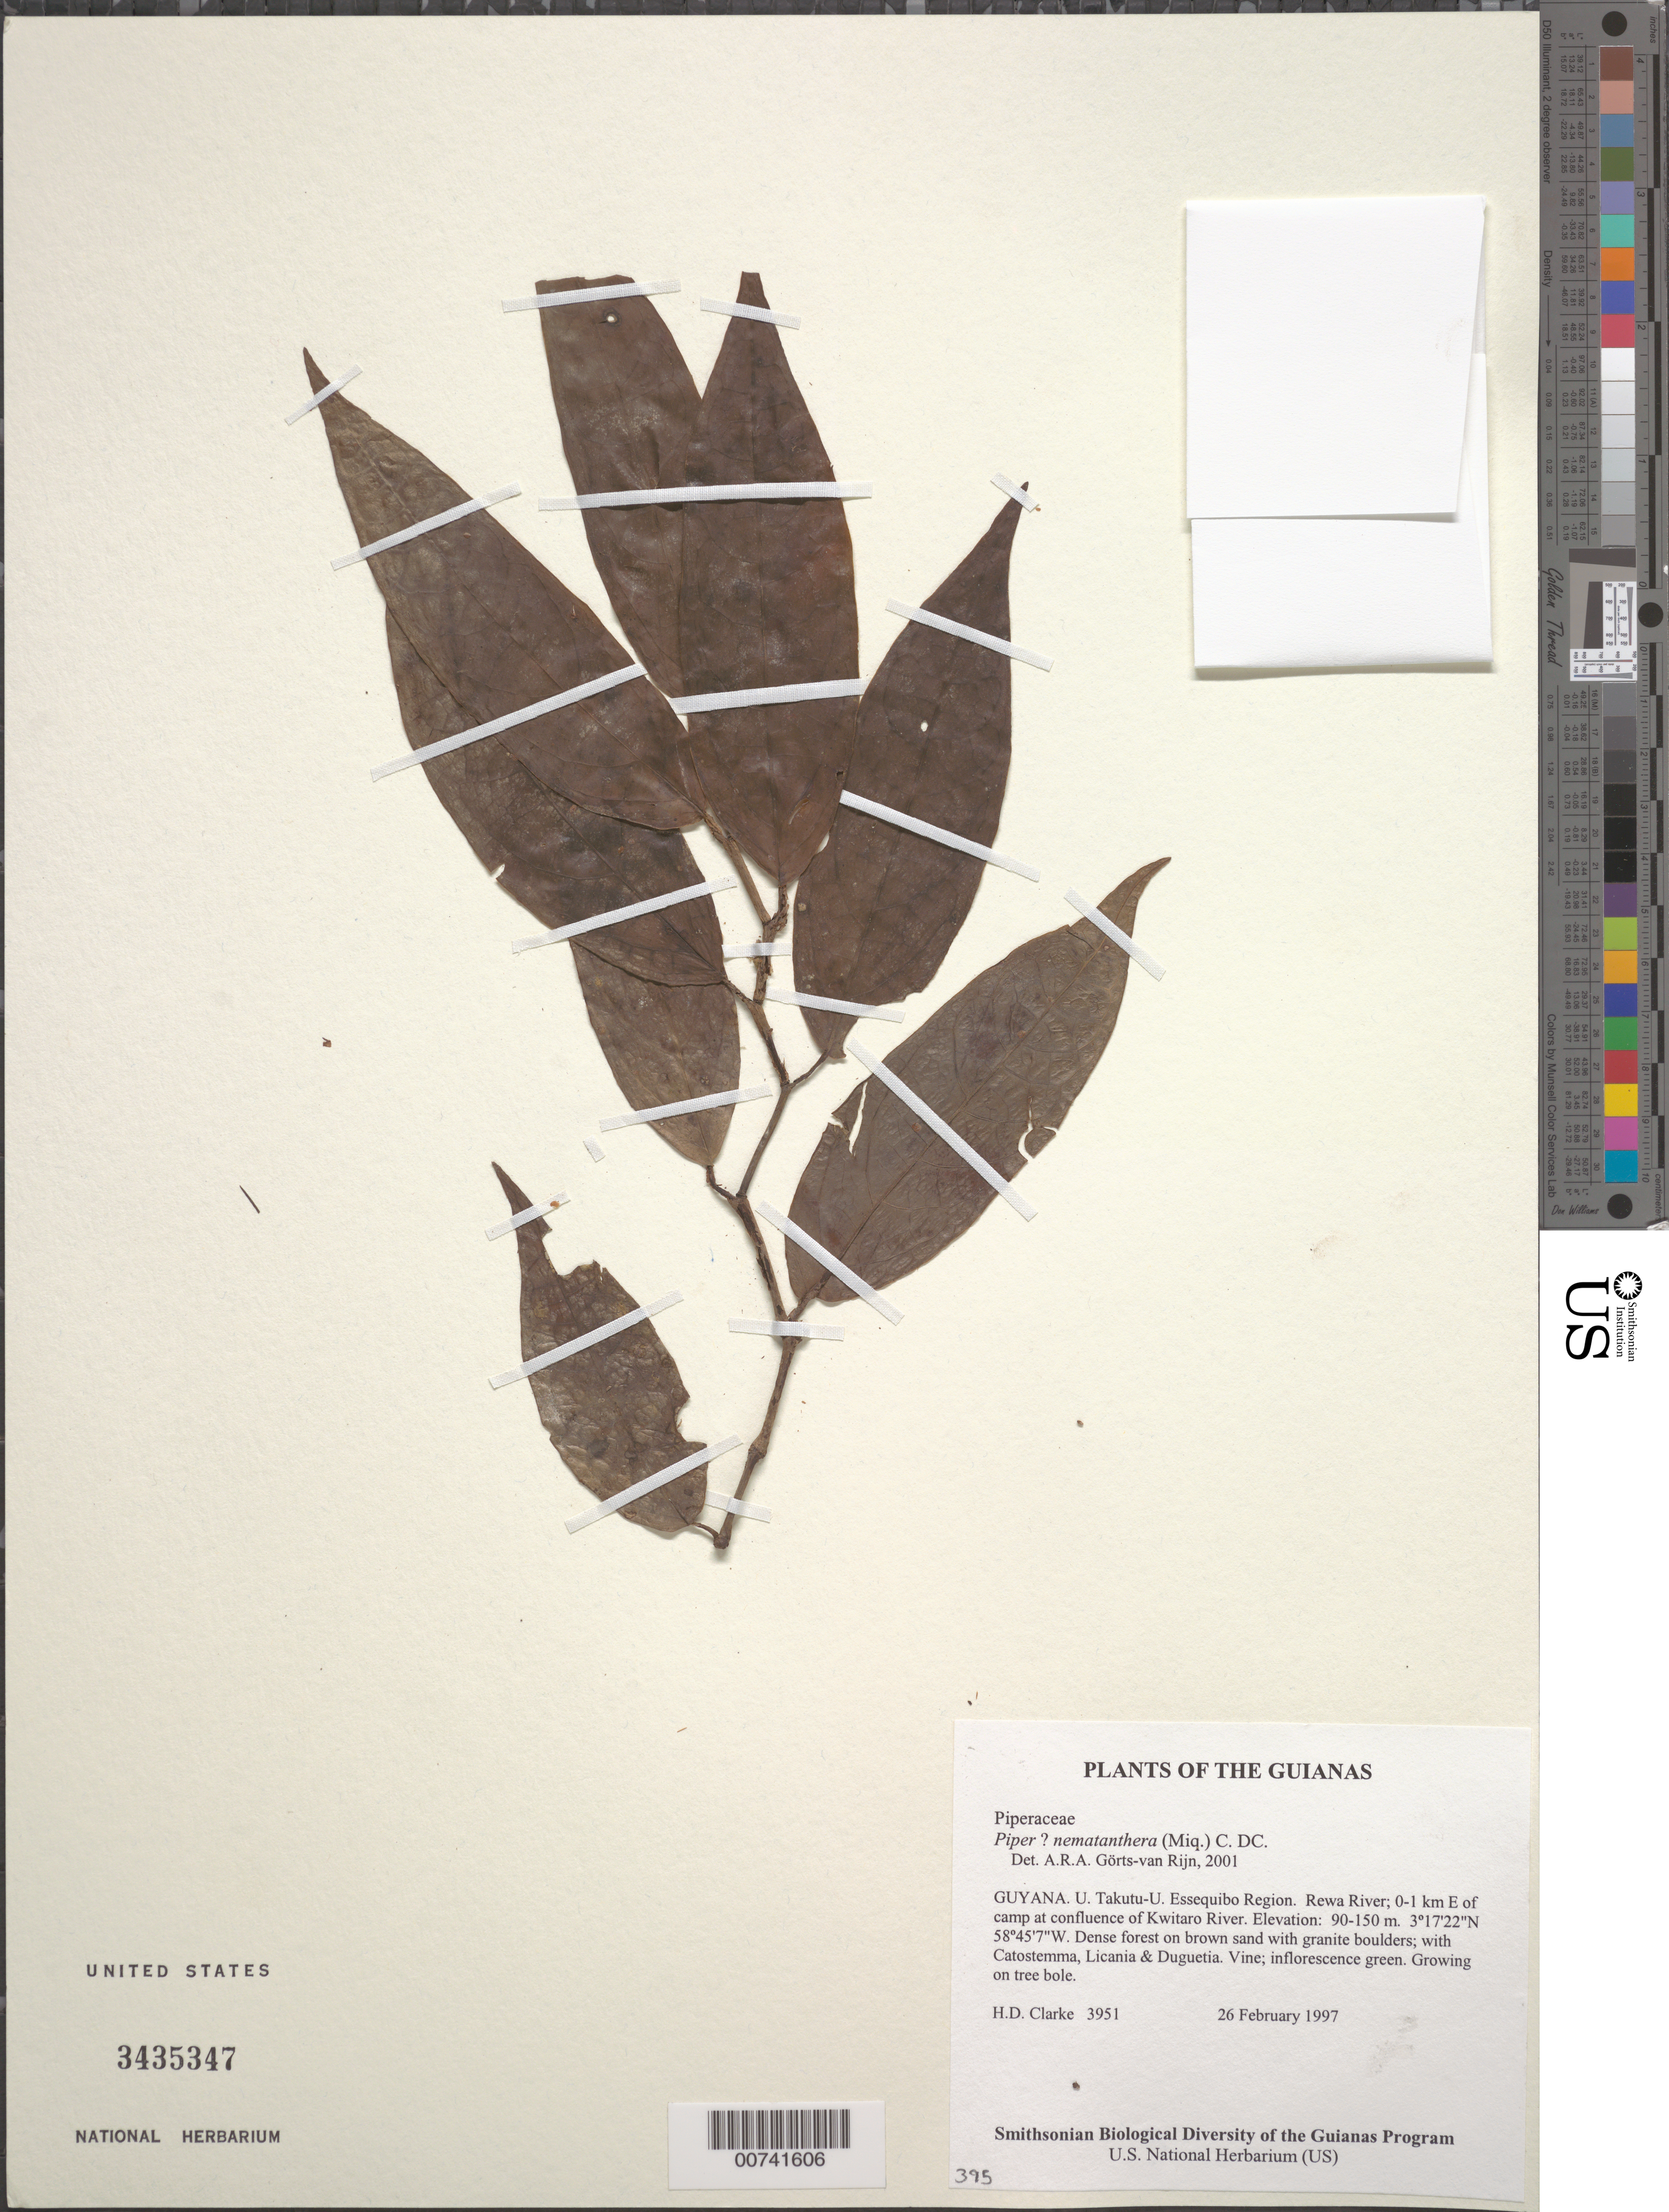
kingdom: Plantae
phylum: Tracheophyta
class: Magnoliopsida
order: Piperales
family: Piperaceae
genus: Piper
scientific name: Piper nematanthera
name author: C. DC.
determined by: Görts-van Rijn, A. R. A.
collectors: H. D. Clarke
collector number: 3951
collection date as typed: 26 February 1997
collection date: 1997-02-26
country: Guyana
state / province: U. Takutu-U. Essequibo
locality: Rewa River; 0-1 km E of camp at confluence of Kwitaro River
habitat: Dense forest on brown sand with granite boulders; with Catostemma, Licania & Duguetia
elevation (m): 90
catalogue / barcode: US 3435347